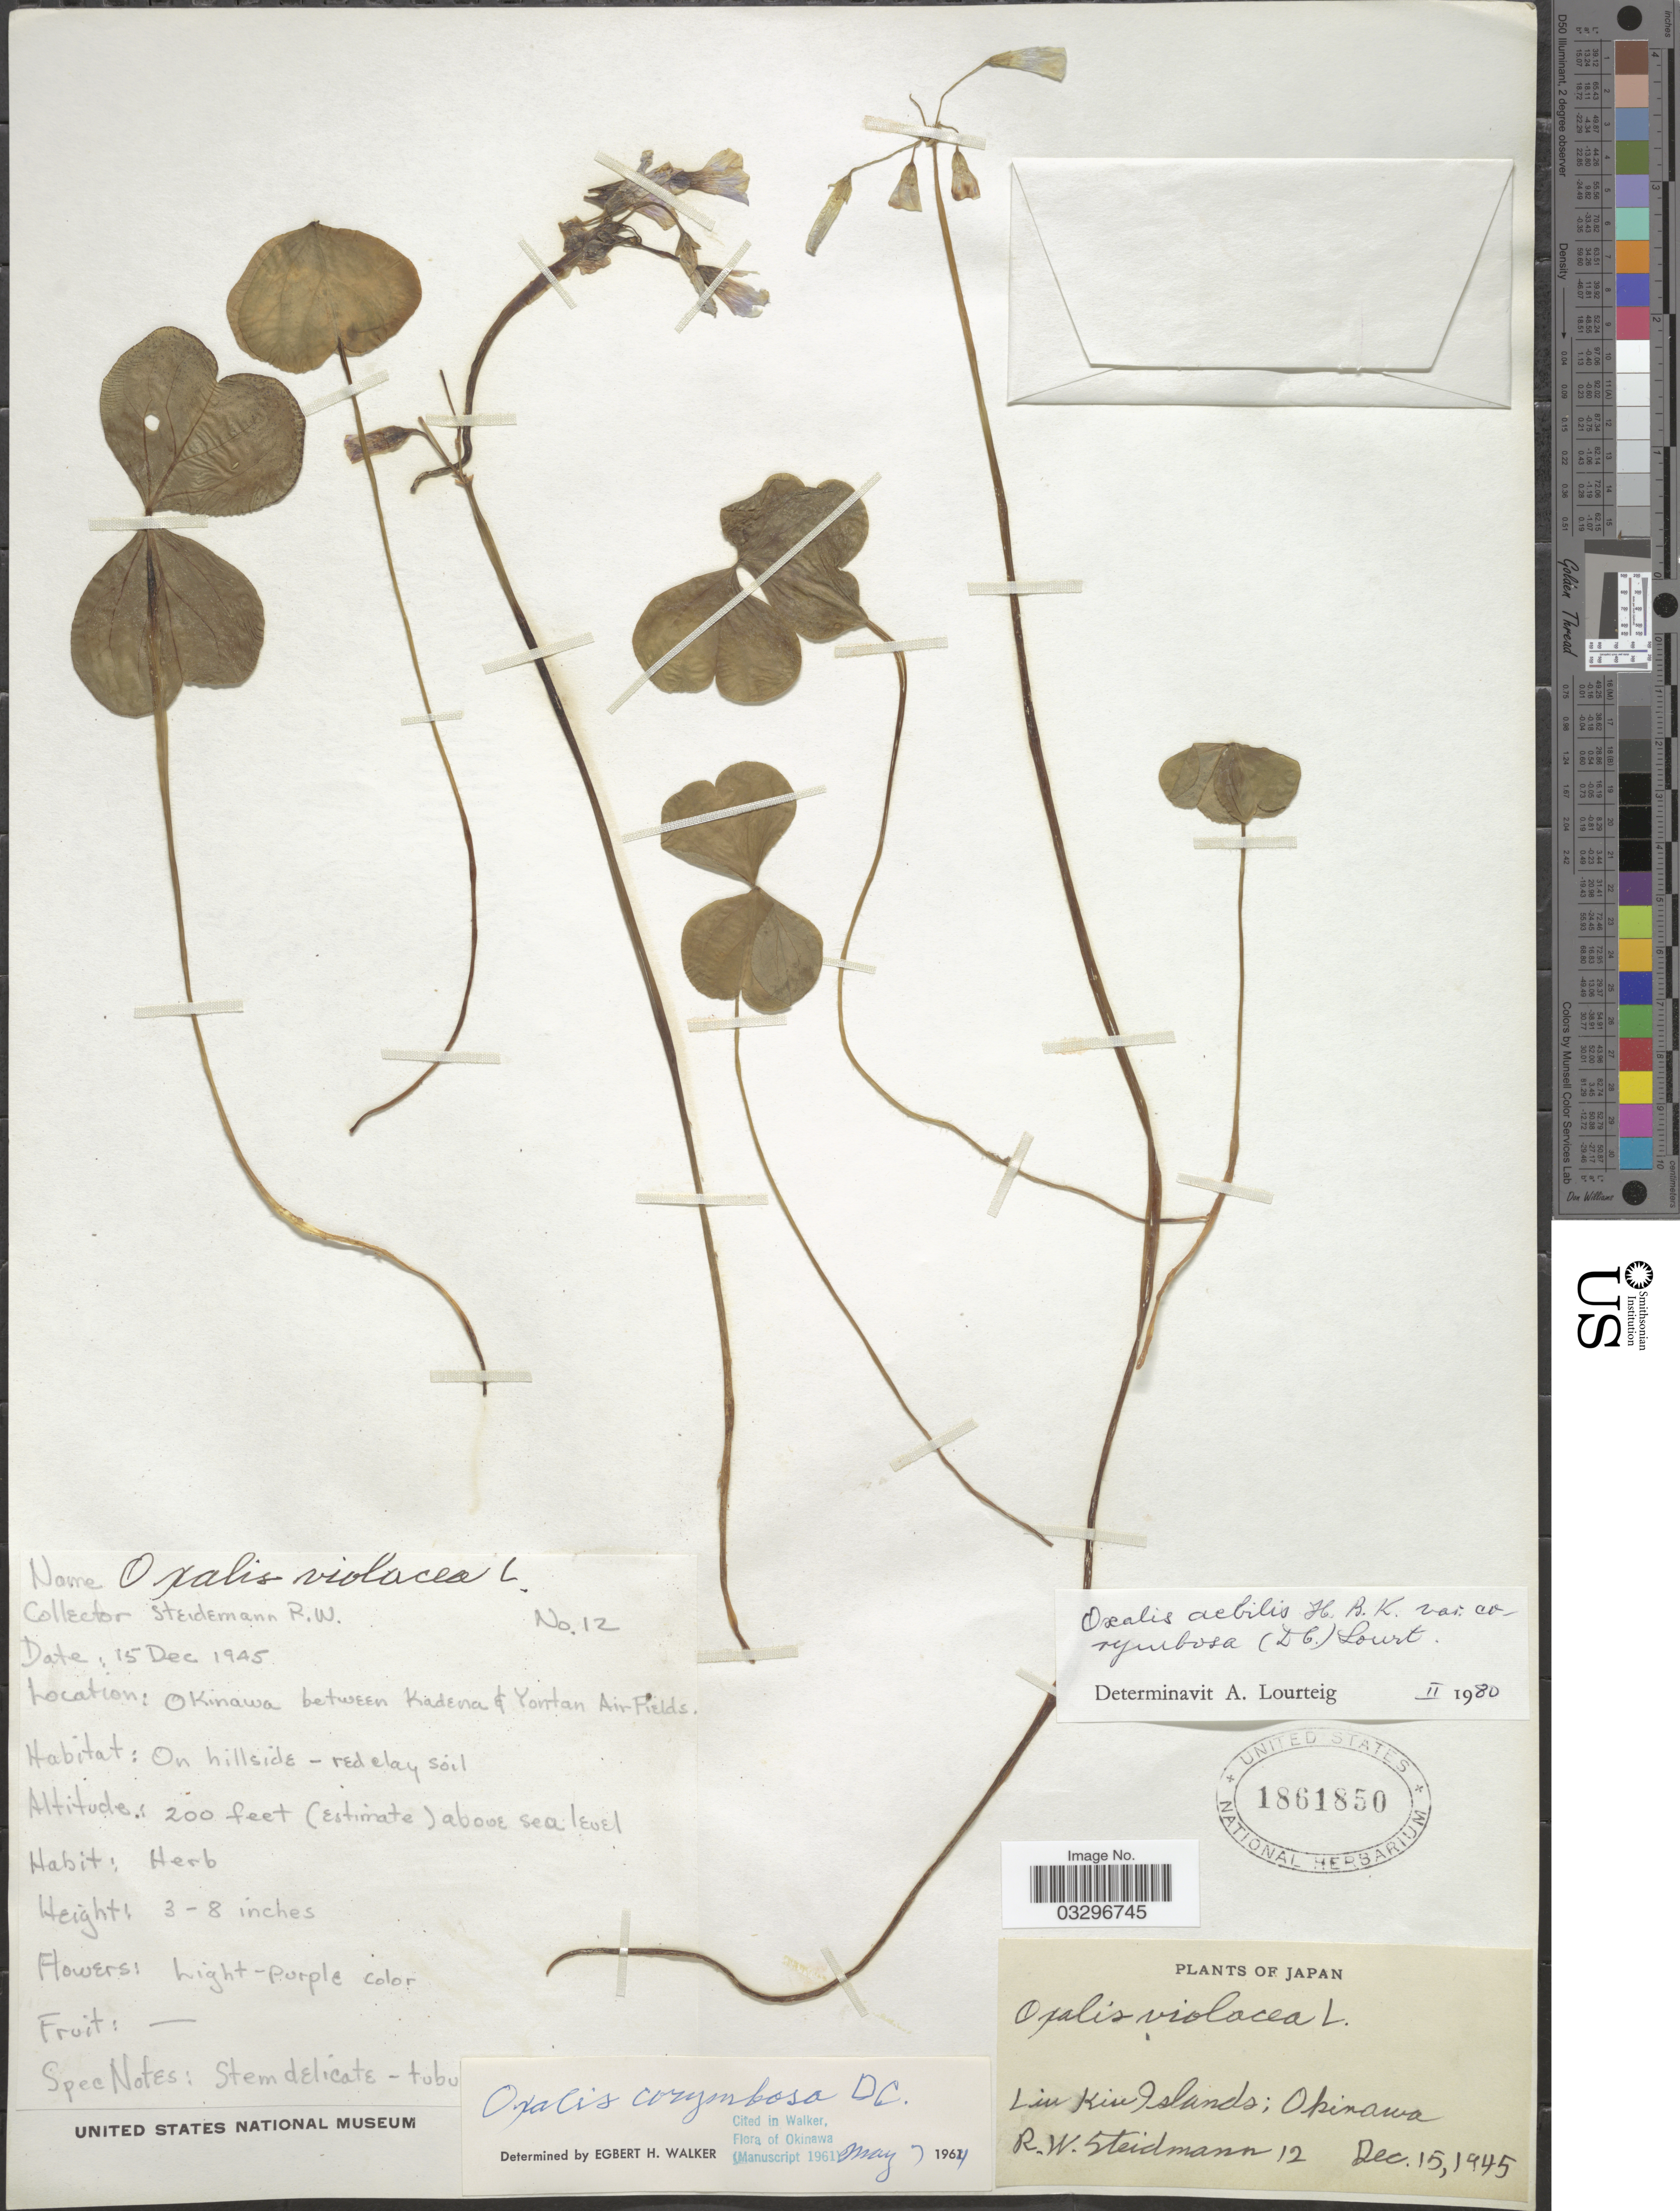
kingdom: Plantae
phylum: Tracheophyta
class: Magnoliopsida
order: Oxalidales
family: Oxalidaceae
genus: Oxalis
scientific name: Oxalis debilis var. corymbosa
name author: (DC.) Lourteig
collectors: R. Steidmann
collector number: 12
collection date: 1945-12-15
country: Japan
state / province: Okinawa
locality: Liu Kiu Islands; Okinawa, between Kadena & Yontan Air Fields.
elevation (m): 61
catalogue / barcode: US 1861850